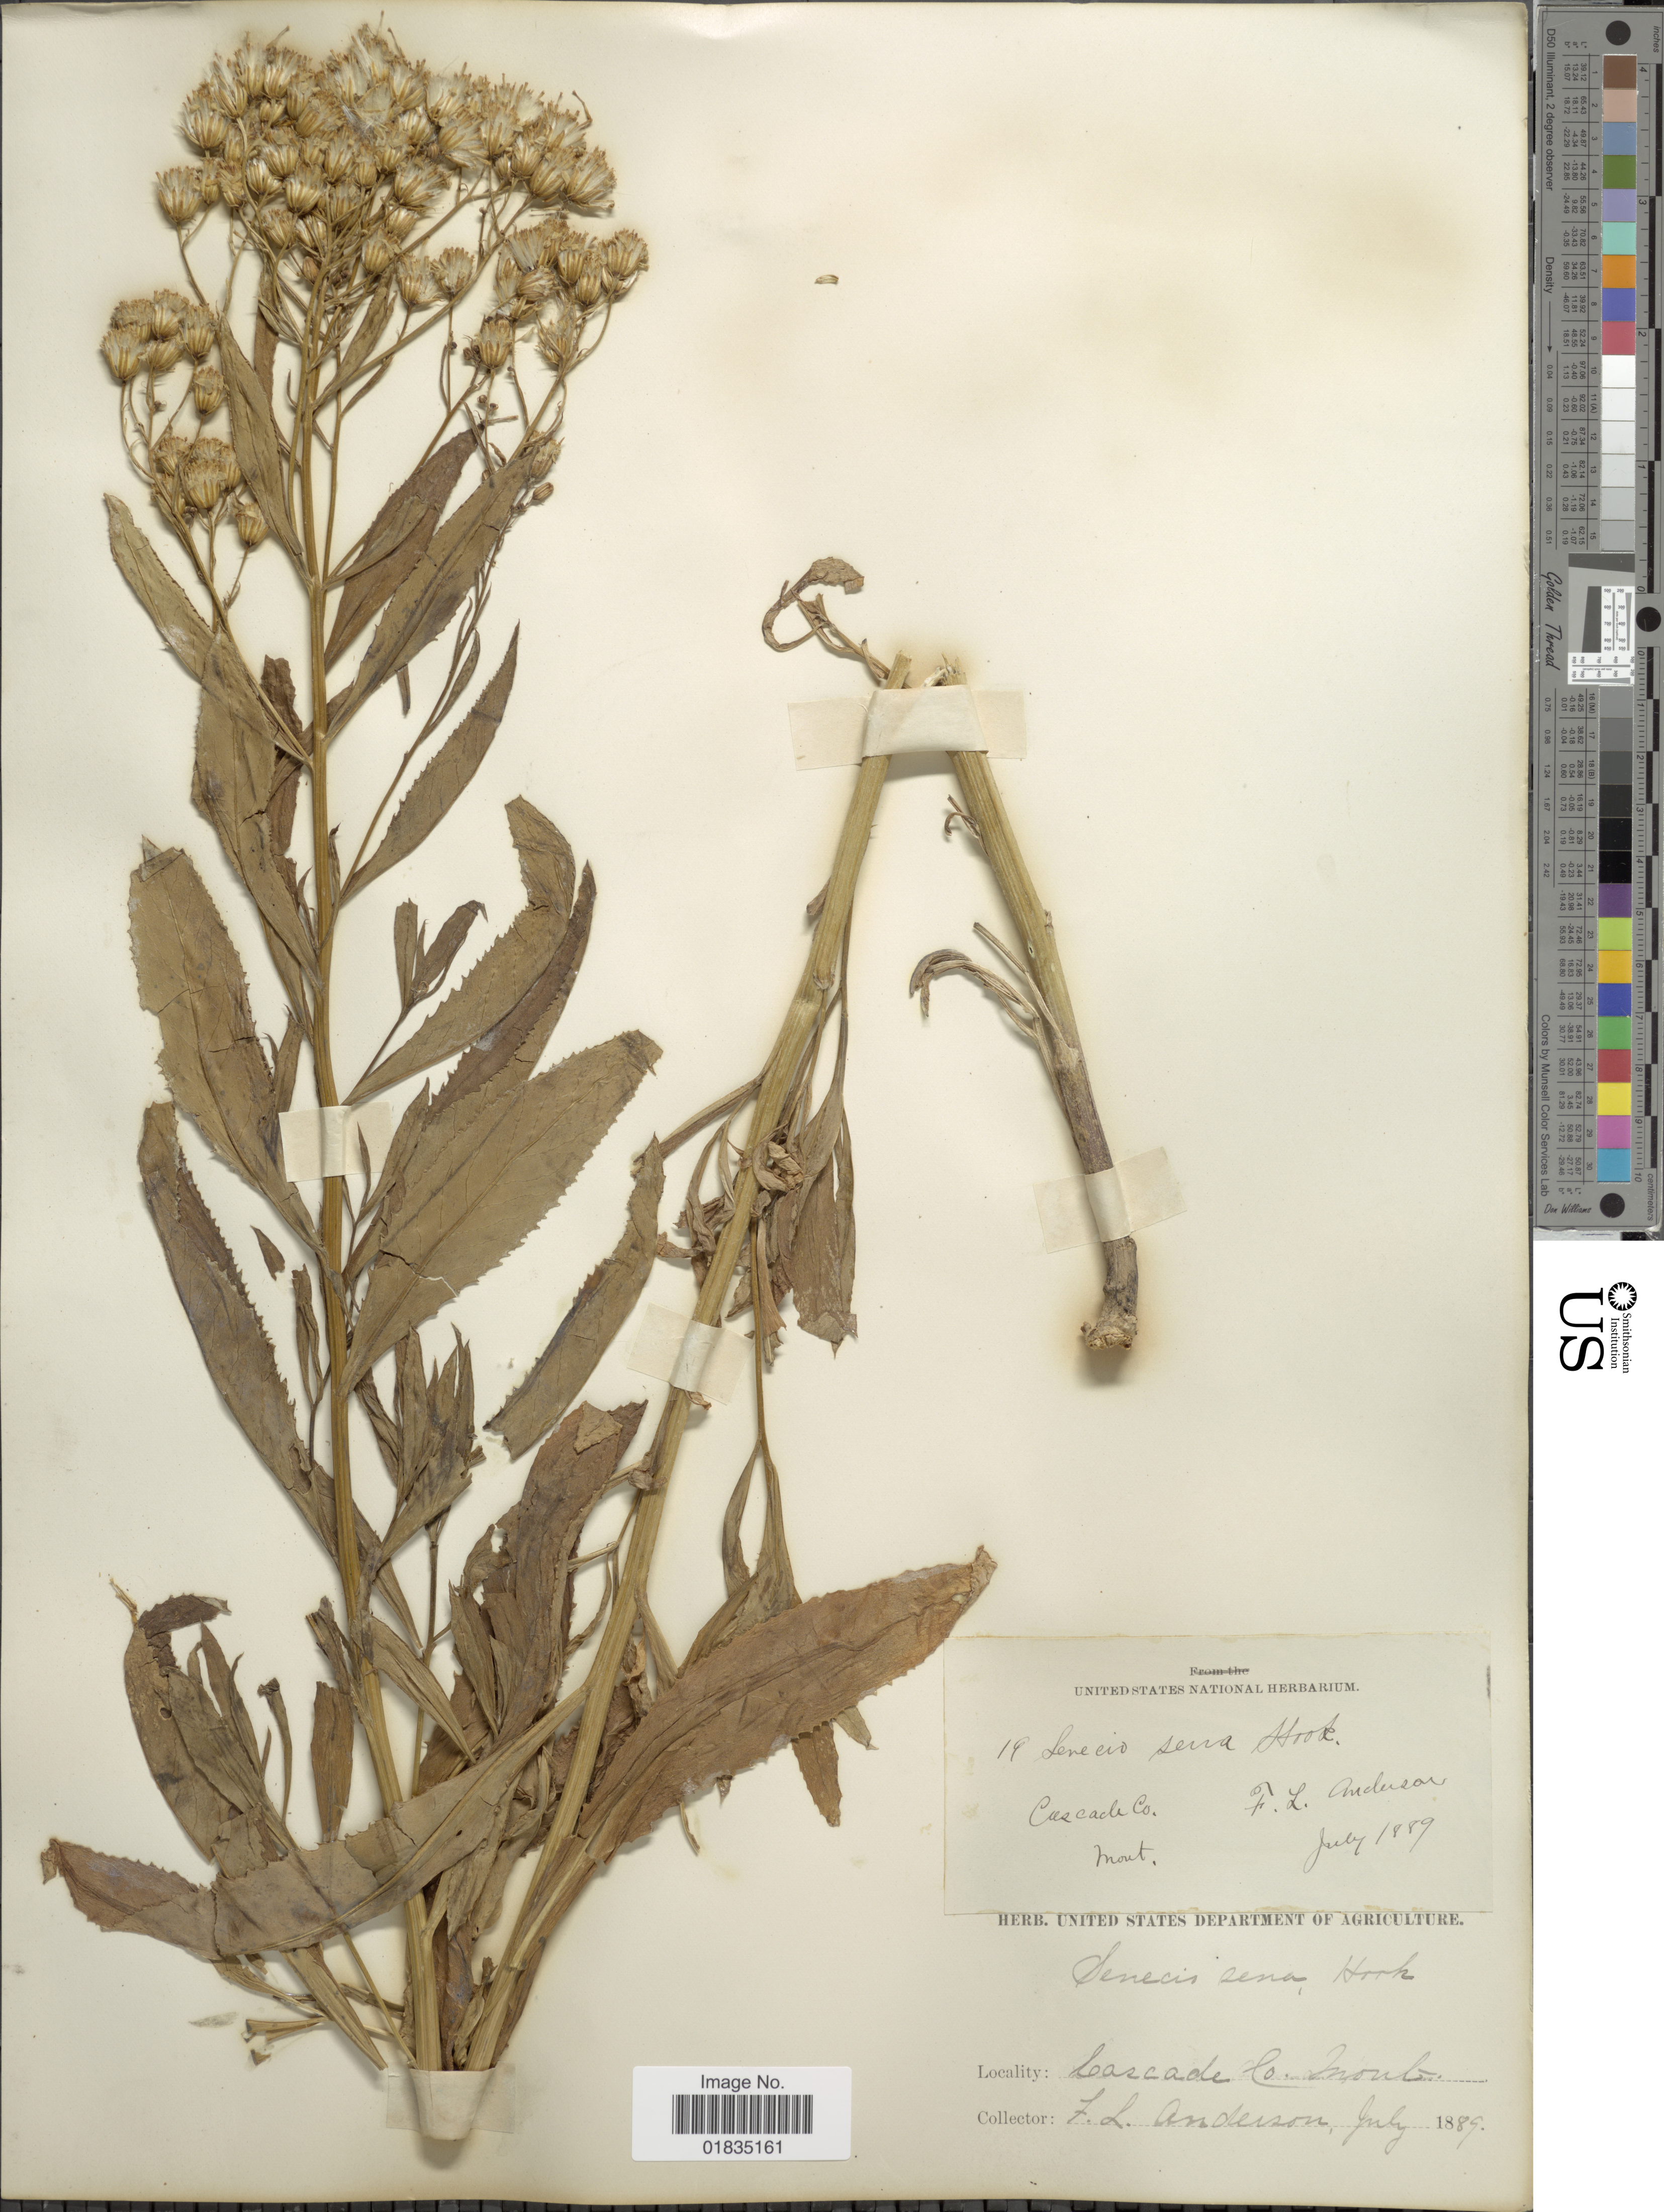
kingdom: Plantae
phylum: Tracheophyta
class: Magnoliopsida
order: Asterales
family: Asteraceae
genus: Senecio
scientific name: Senecio serra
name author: Hook.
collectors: F. Anderson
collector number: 19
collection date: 1889-07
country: United States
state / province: Montana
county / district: Cascade